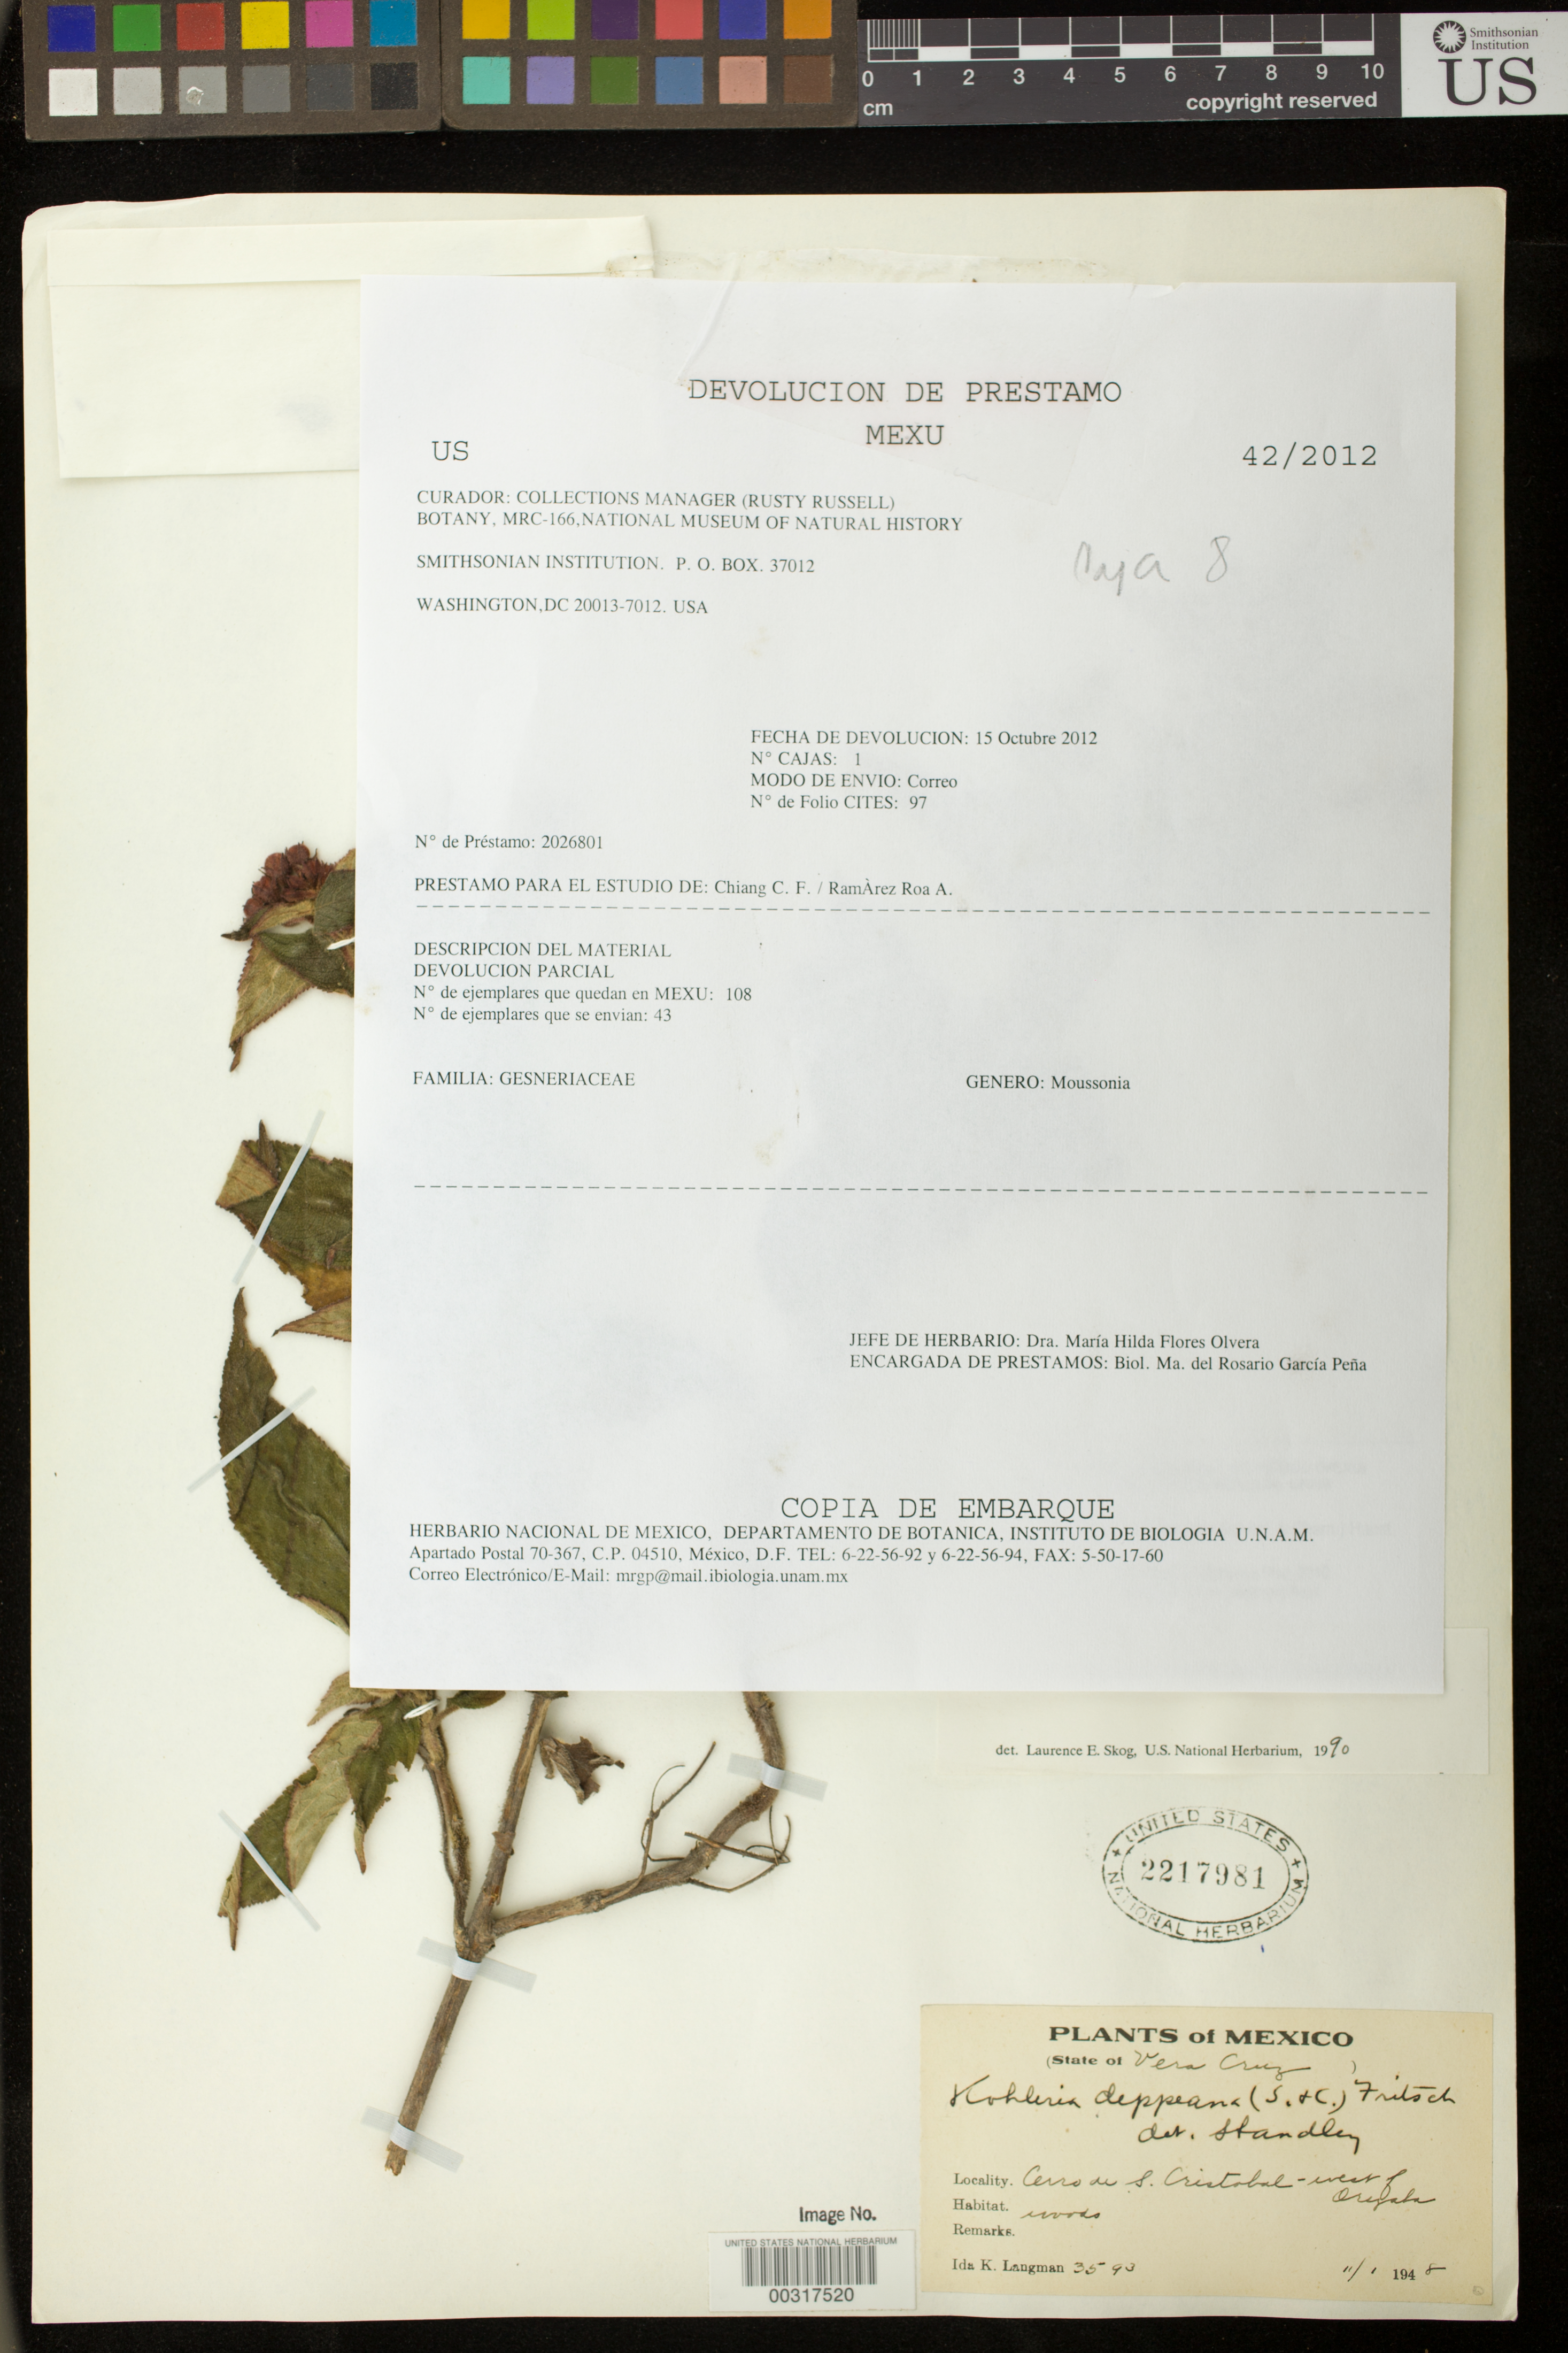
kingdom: Plantae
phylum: Tracheophyta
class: Magnoliopsida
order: Lamiales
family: Gesneriaceae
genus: Moussonia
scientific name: Moussonia deppeana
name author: (Schltdl. & Cham.) Klotzsch ex Hanst.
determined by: Ramírez-Roa, A.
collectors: I. K. Langman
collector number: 3593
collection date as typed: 01 Nov 1948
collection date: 1948-11-01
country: Mexico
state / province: Veracruz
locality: Cerro de S Cristobal - W of Orizaba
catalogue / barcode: US 2217981